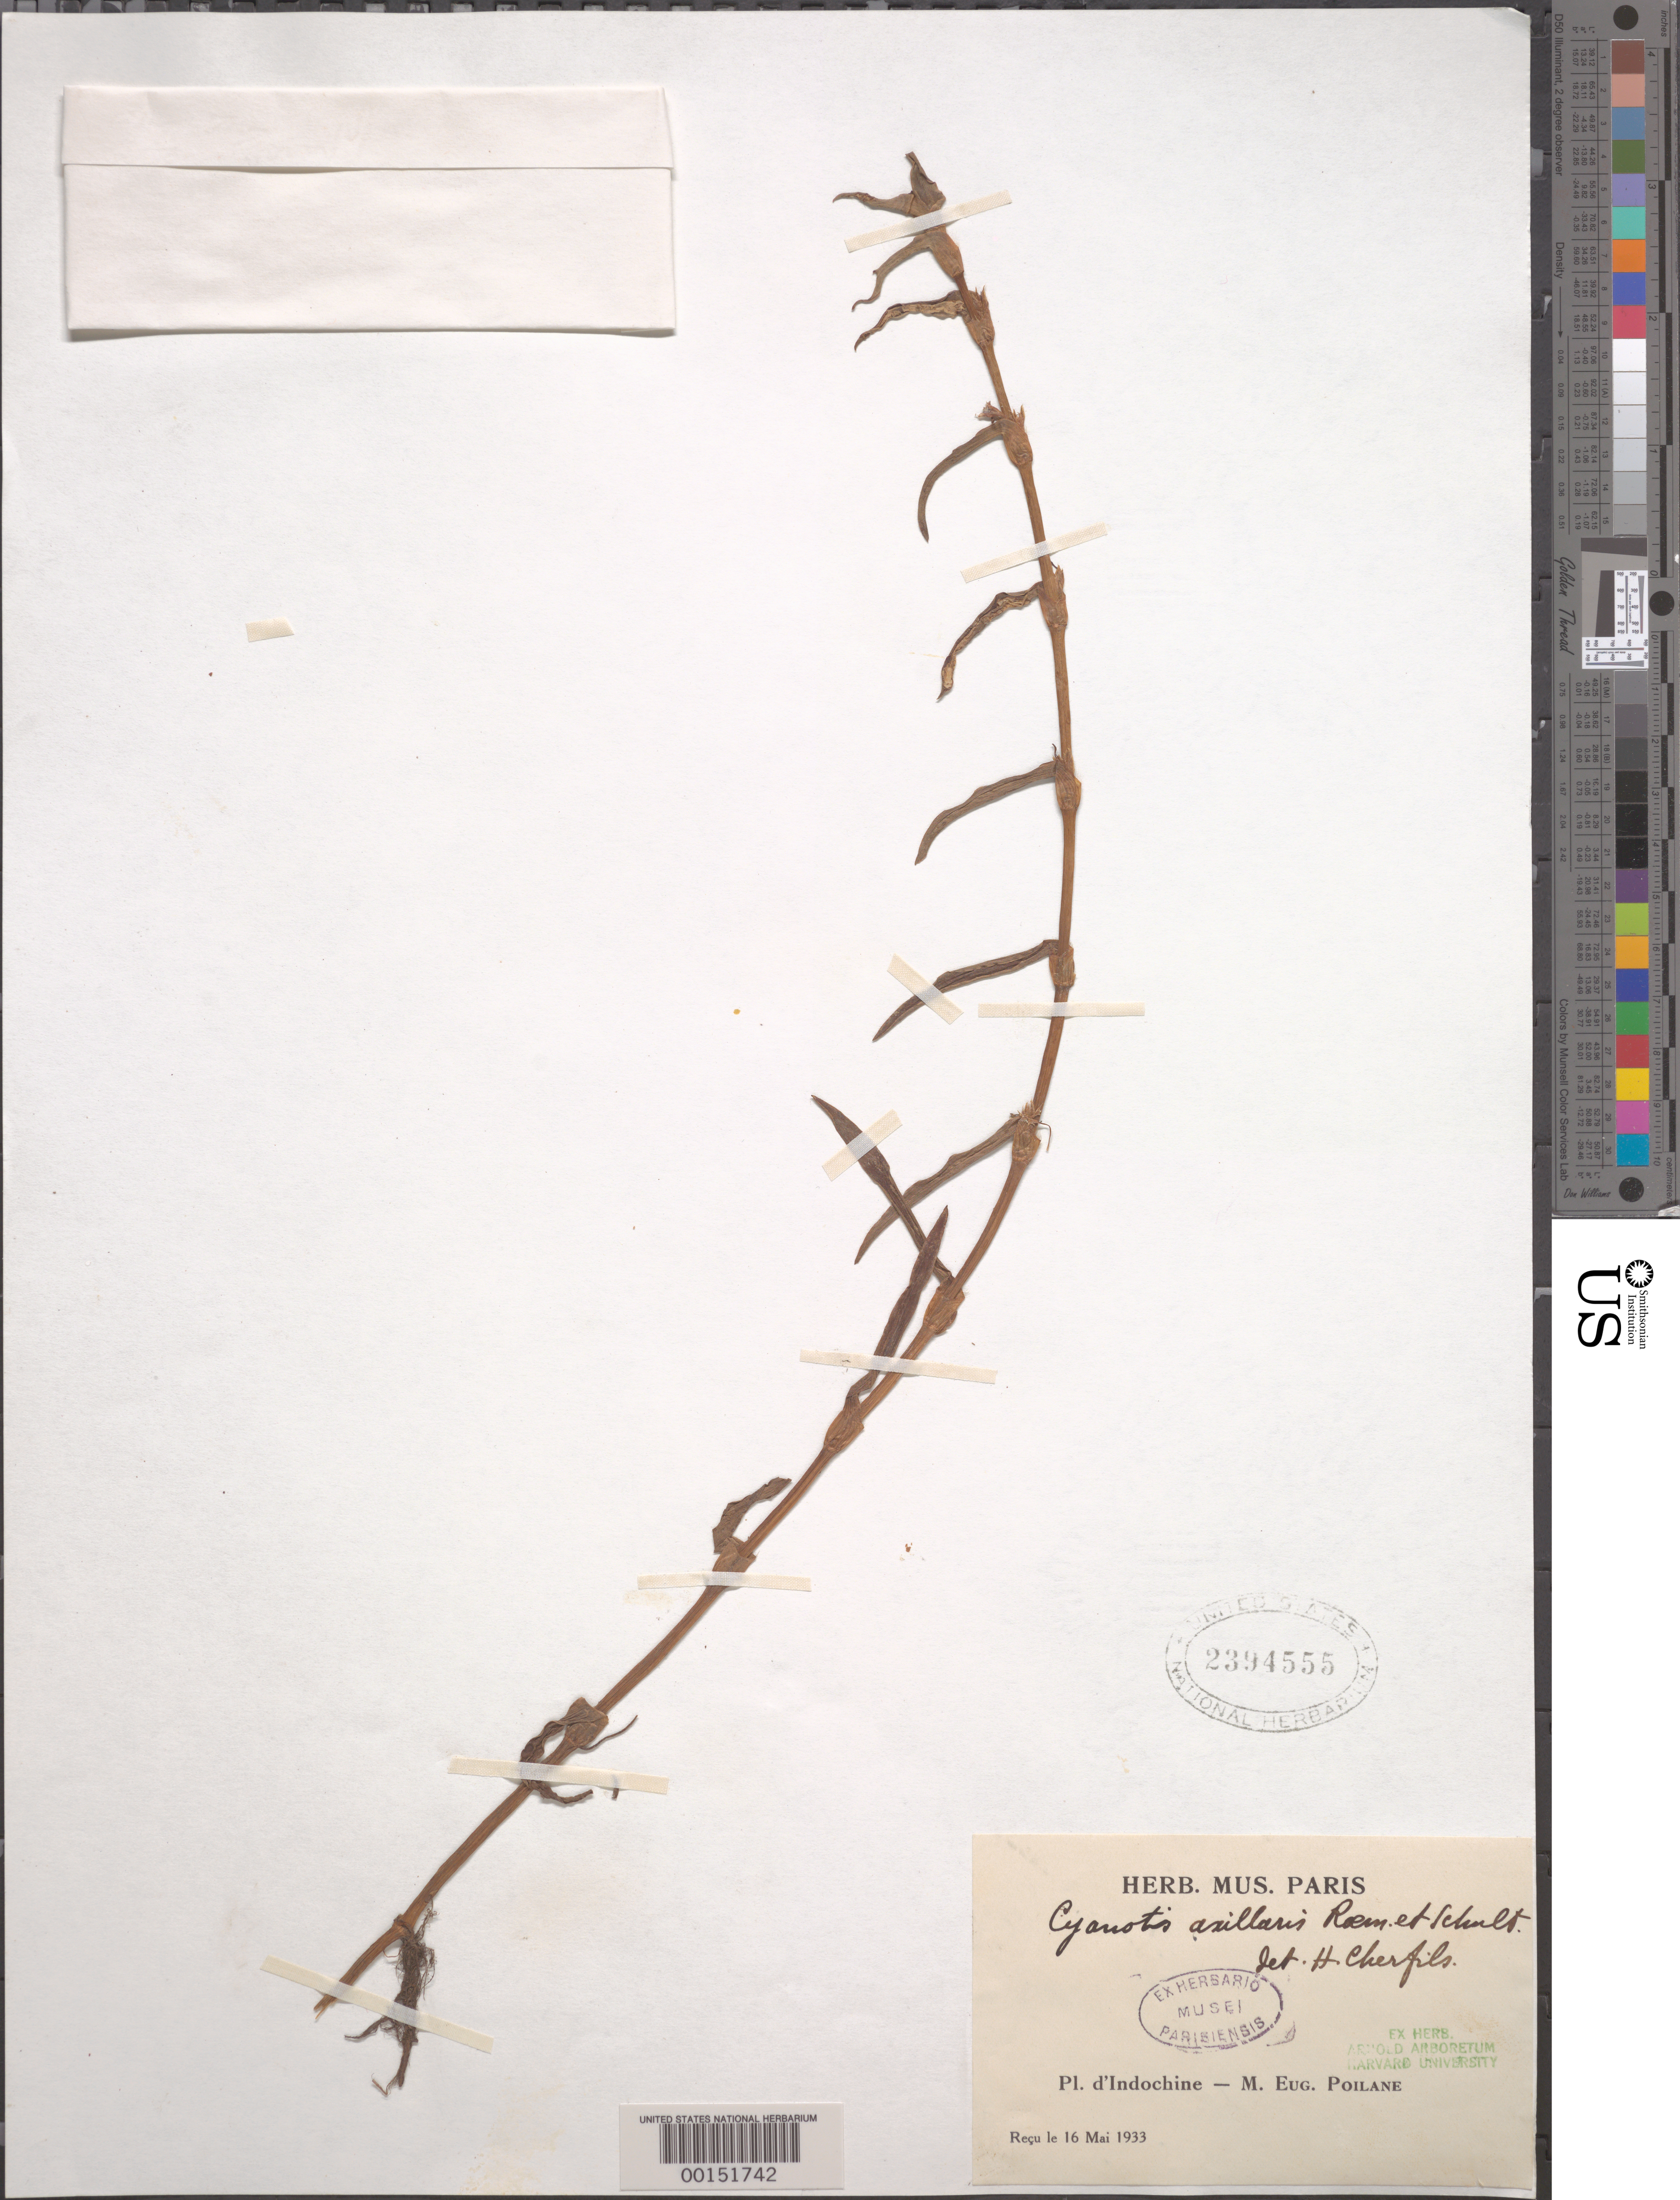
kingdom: Plantae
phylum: Tracheophyta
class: Liliopsida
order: Commelinales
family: Commelinaceae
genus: Cyanotis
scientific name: Cyanotis axillaris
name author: (L.) D. Don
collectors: M. Poilane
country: Vietnam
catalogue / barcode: US 2394555